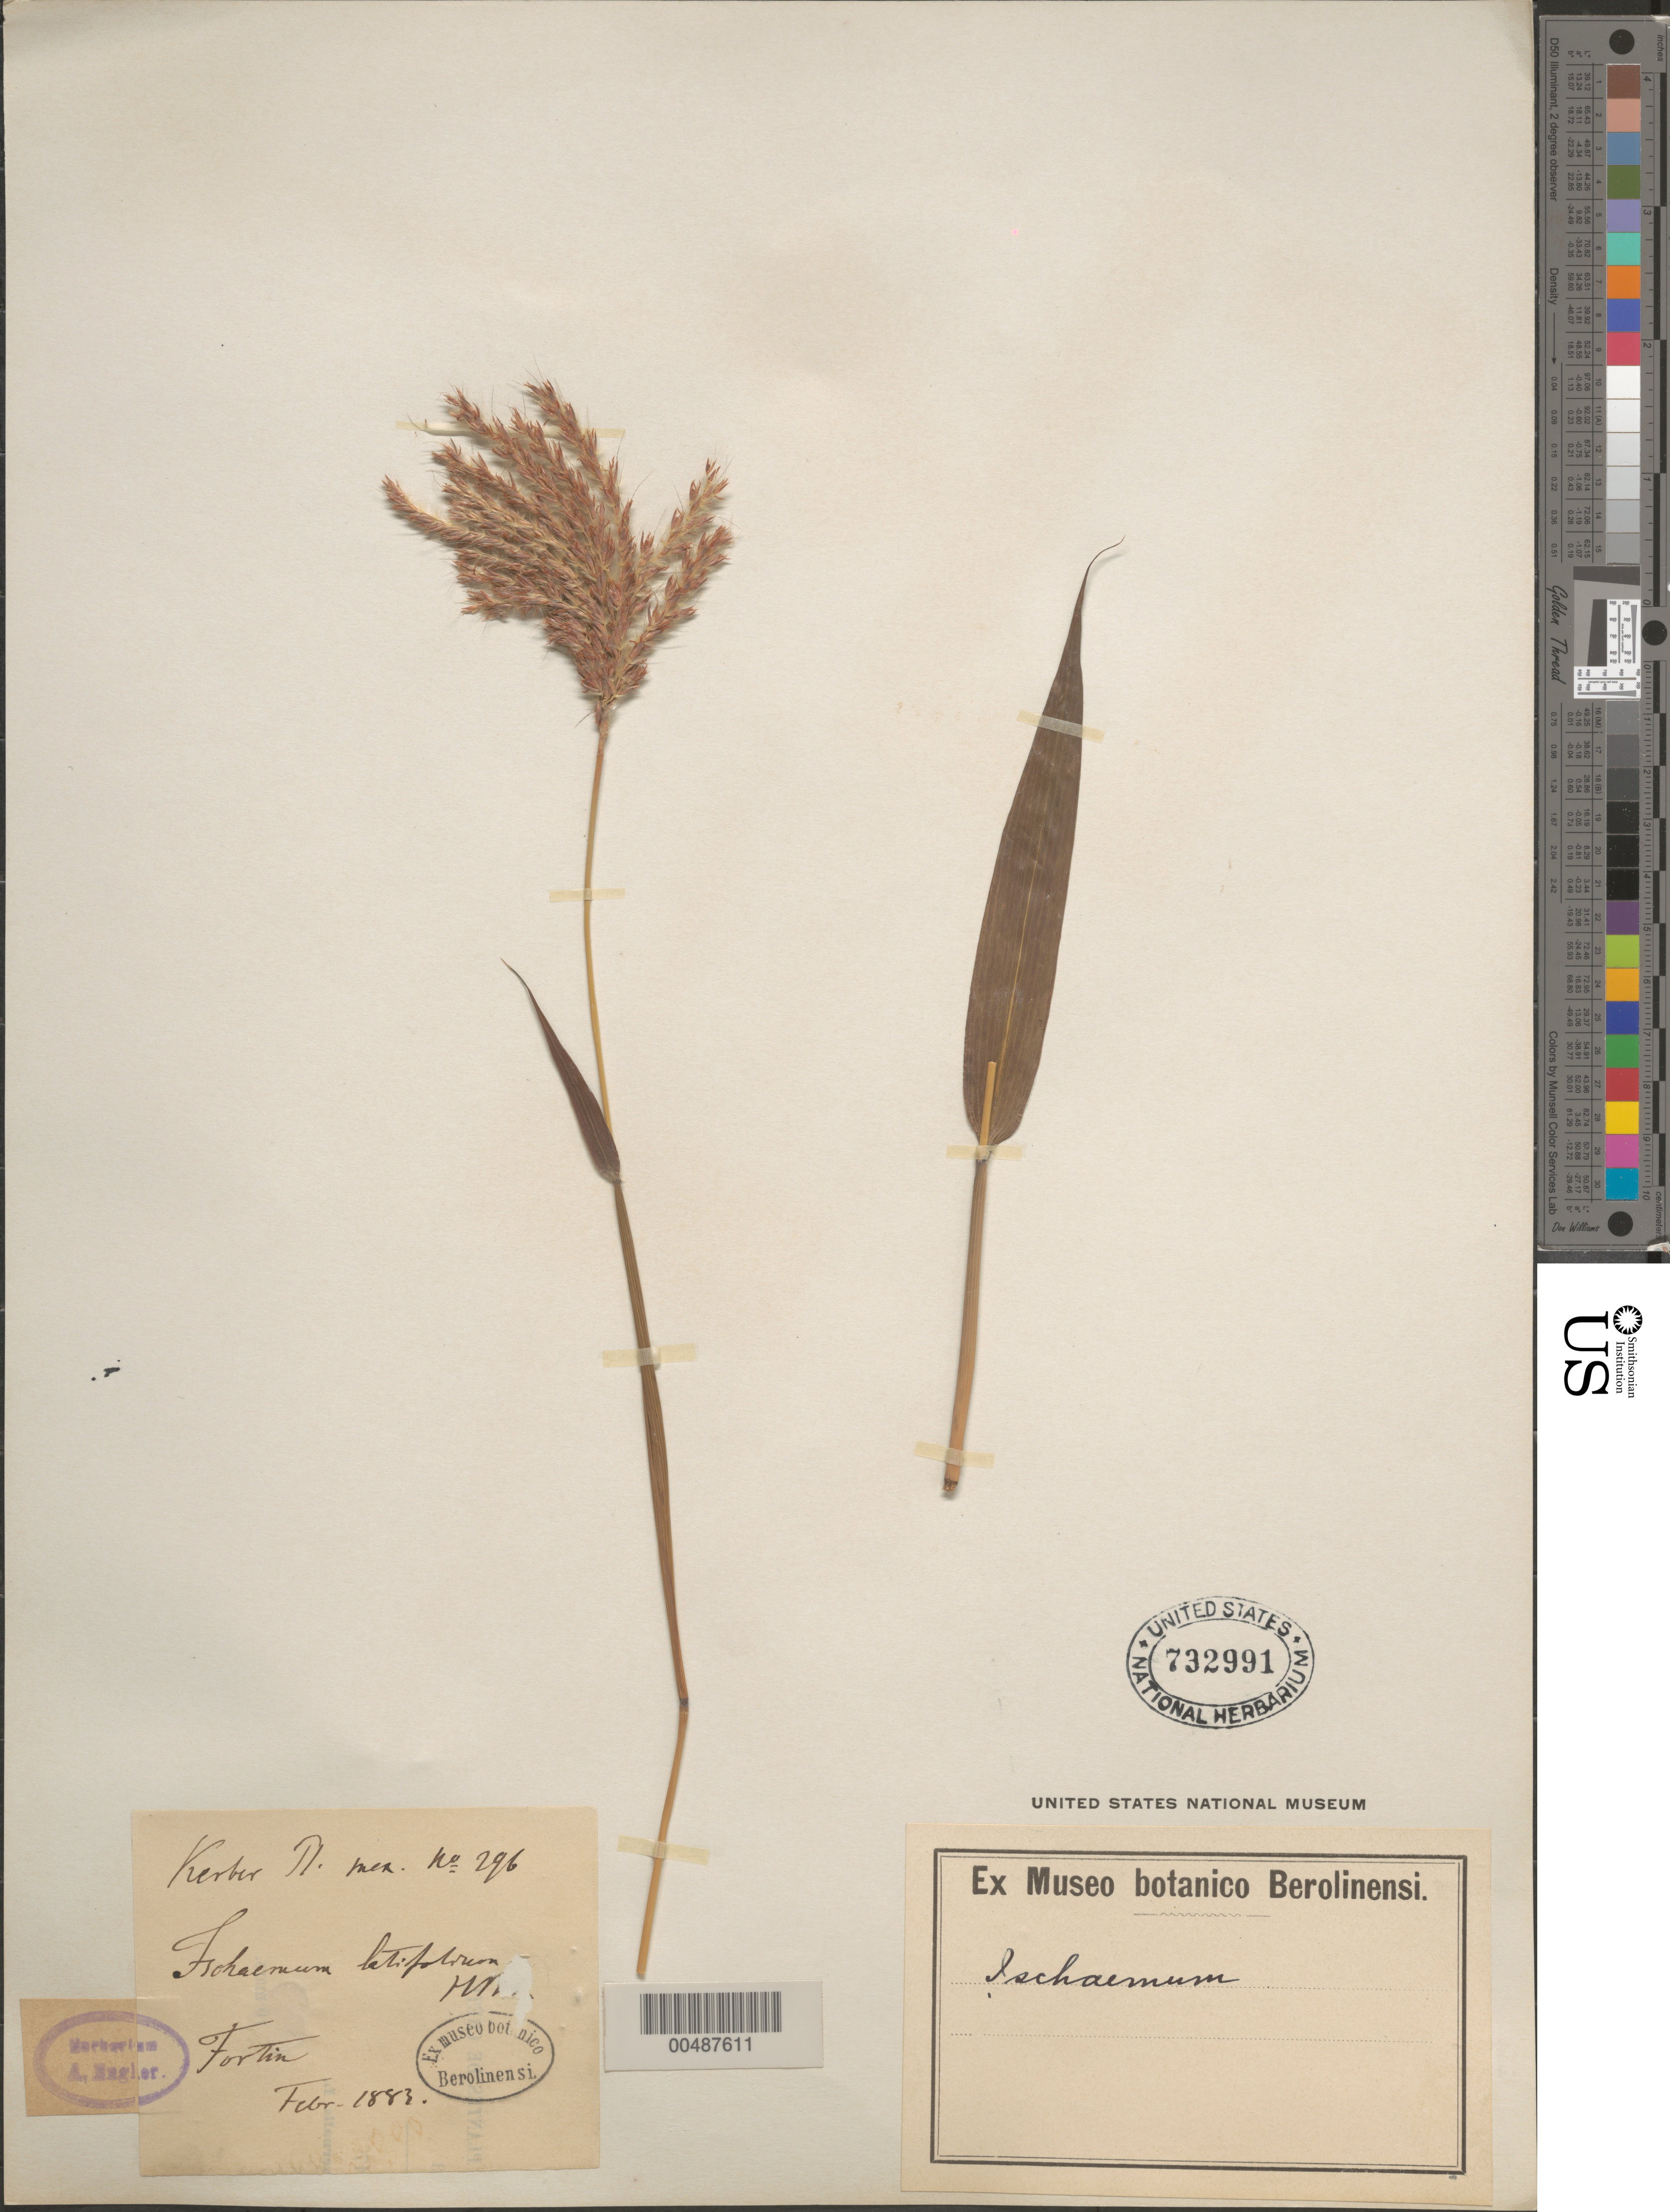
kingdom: Plantae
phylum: Tracheophyta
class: Liliopsida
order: Poales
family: Poaceae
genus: Ischaemum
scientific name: Ischaemum latifolium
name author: (Spreng.) Kunth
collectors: T. Kerber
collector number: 296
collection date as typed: Feb 1883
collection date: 1883-02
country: Mexico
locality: Fortin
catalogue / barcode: US 732991